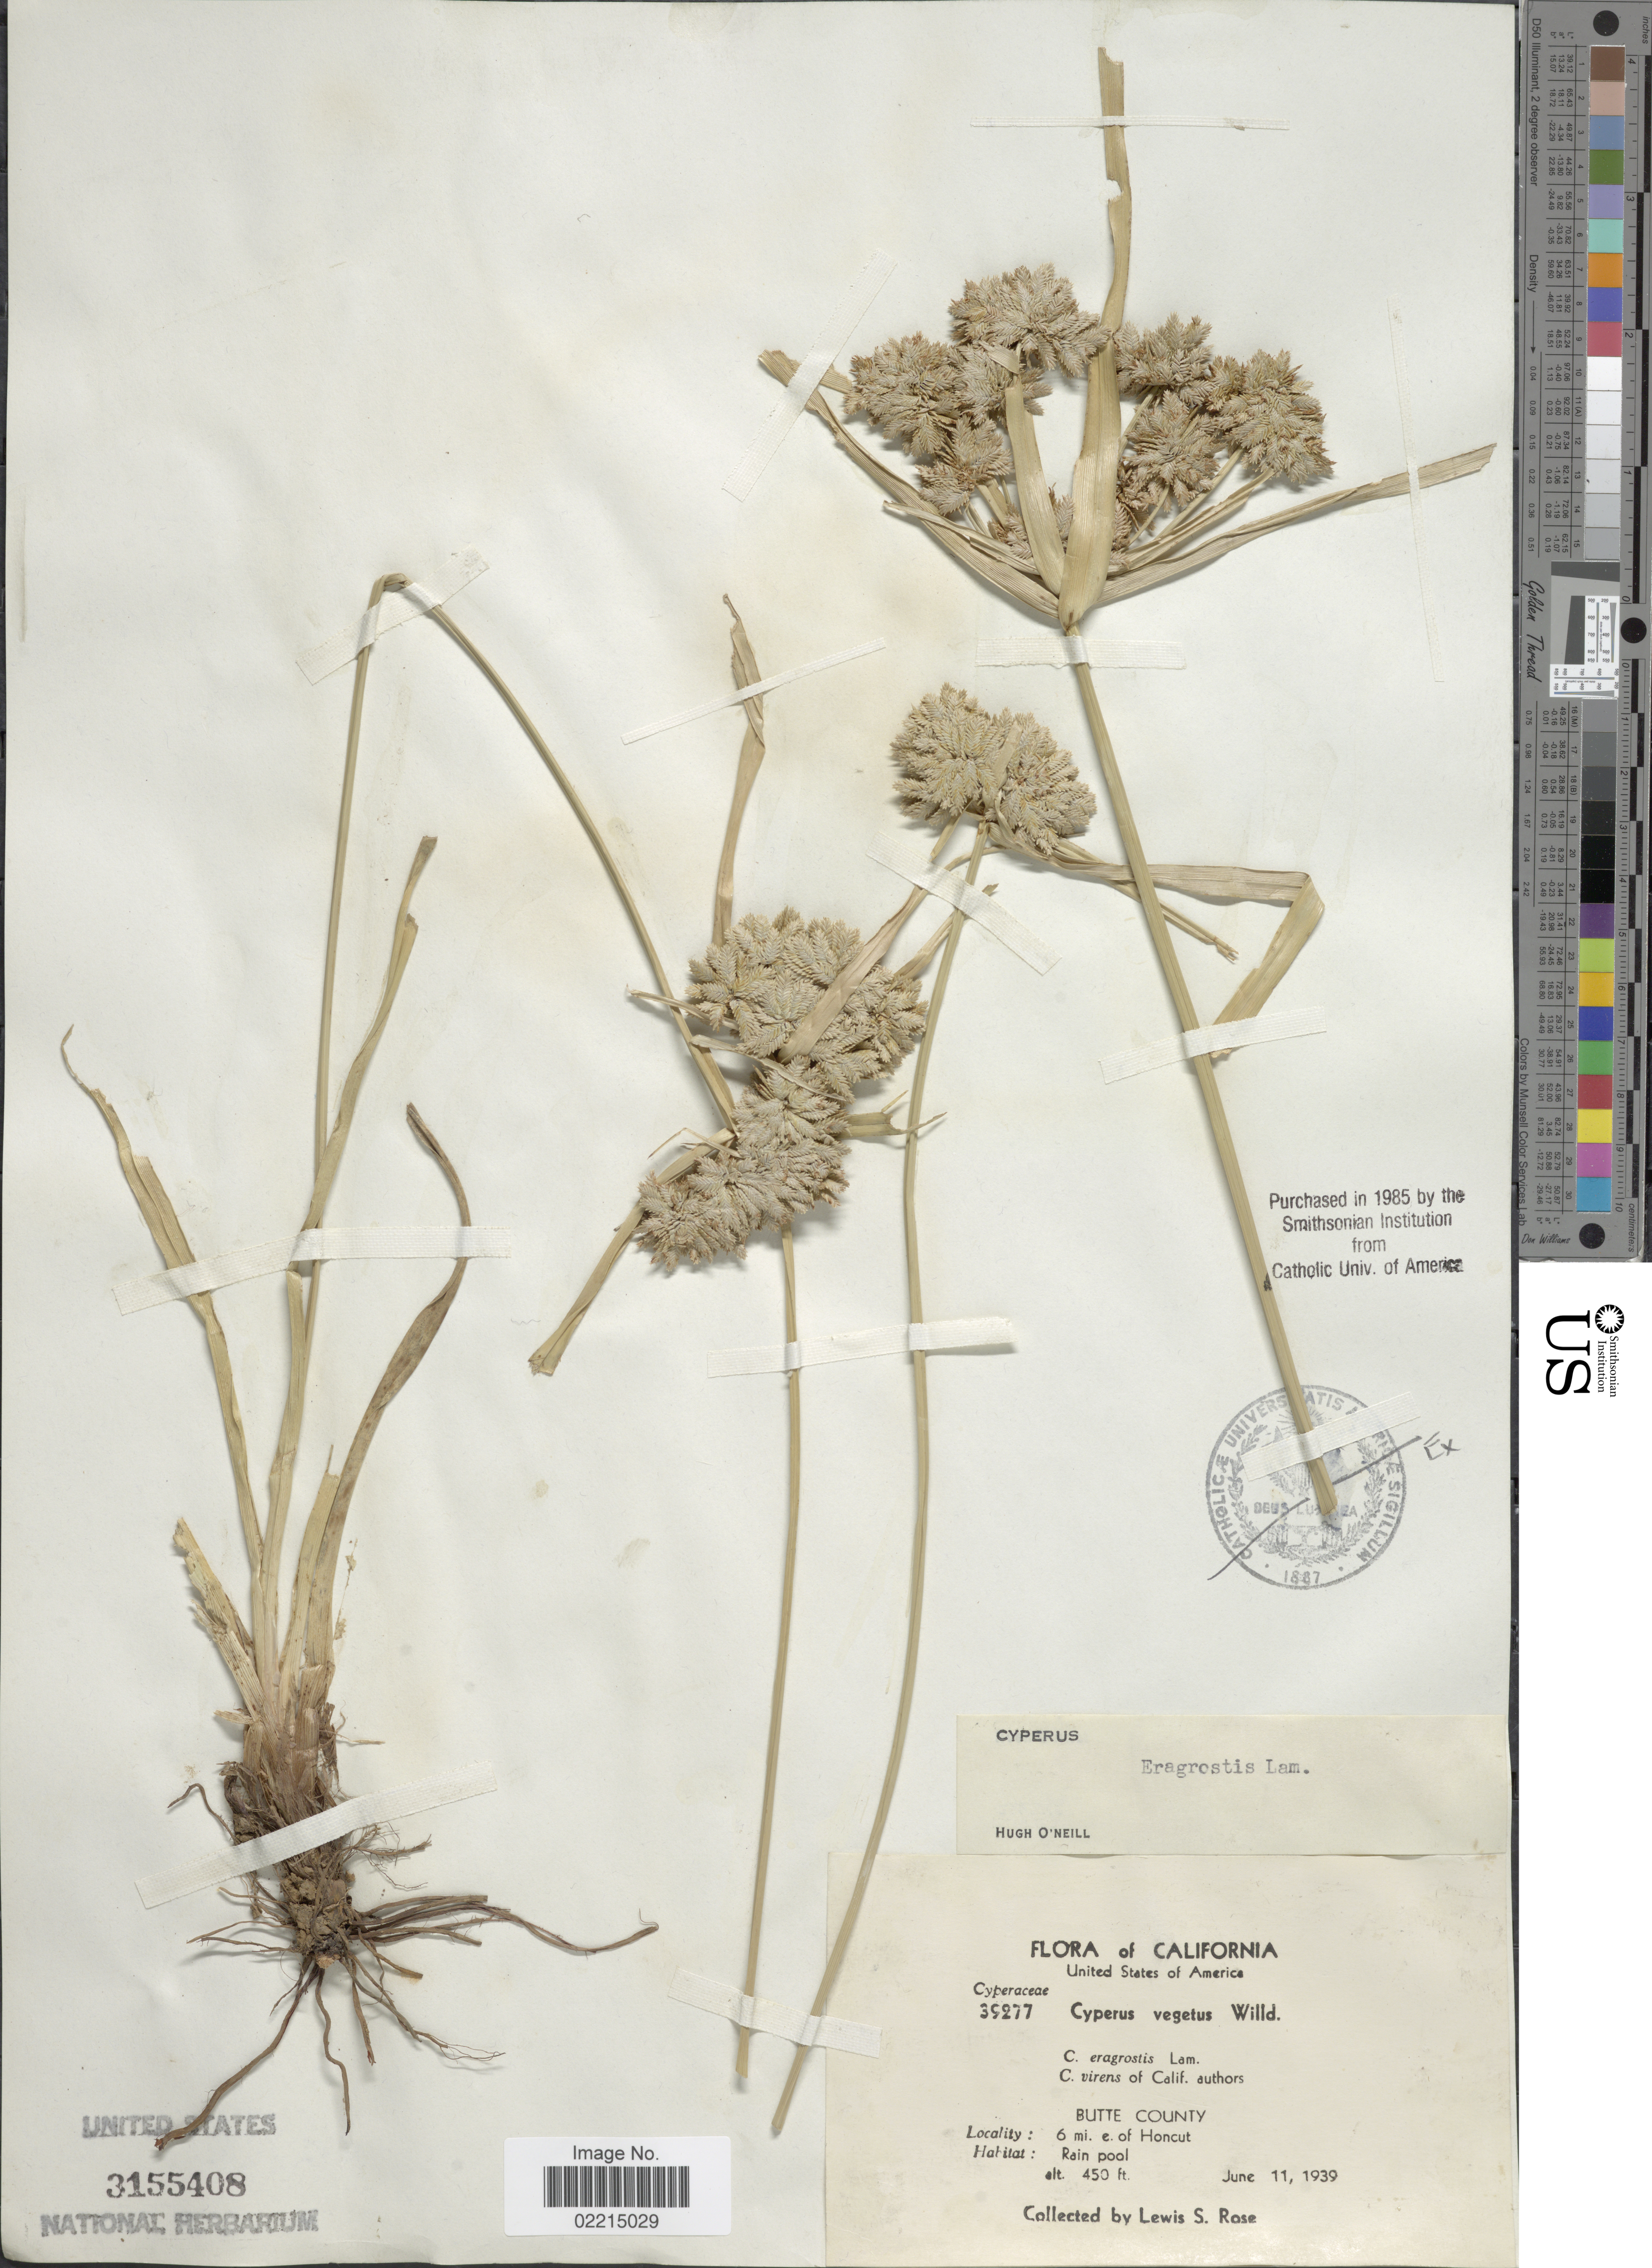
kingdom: Plantae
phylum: Tracheophyta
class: Liliopsida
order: Poales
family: Cyperaceae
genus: Cyperus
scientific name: Cyperus eragrostis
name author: Lam.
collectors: L. S. Rose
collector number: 39277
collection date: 1939-06-11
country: United States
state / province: California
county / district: Butte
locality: Butte County. 6 mi. e. of Honcut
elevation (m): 137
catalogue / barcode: US 3155408